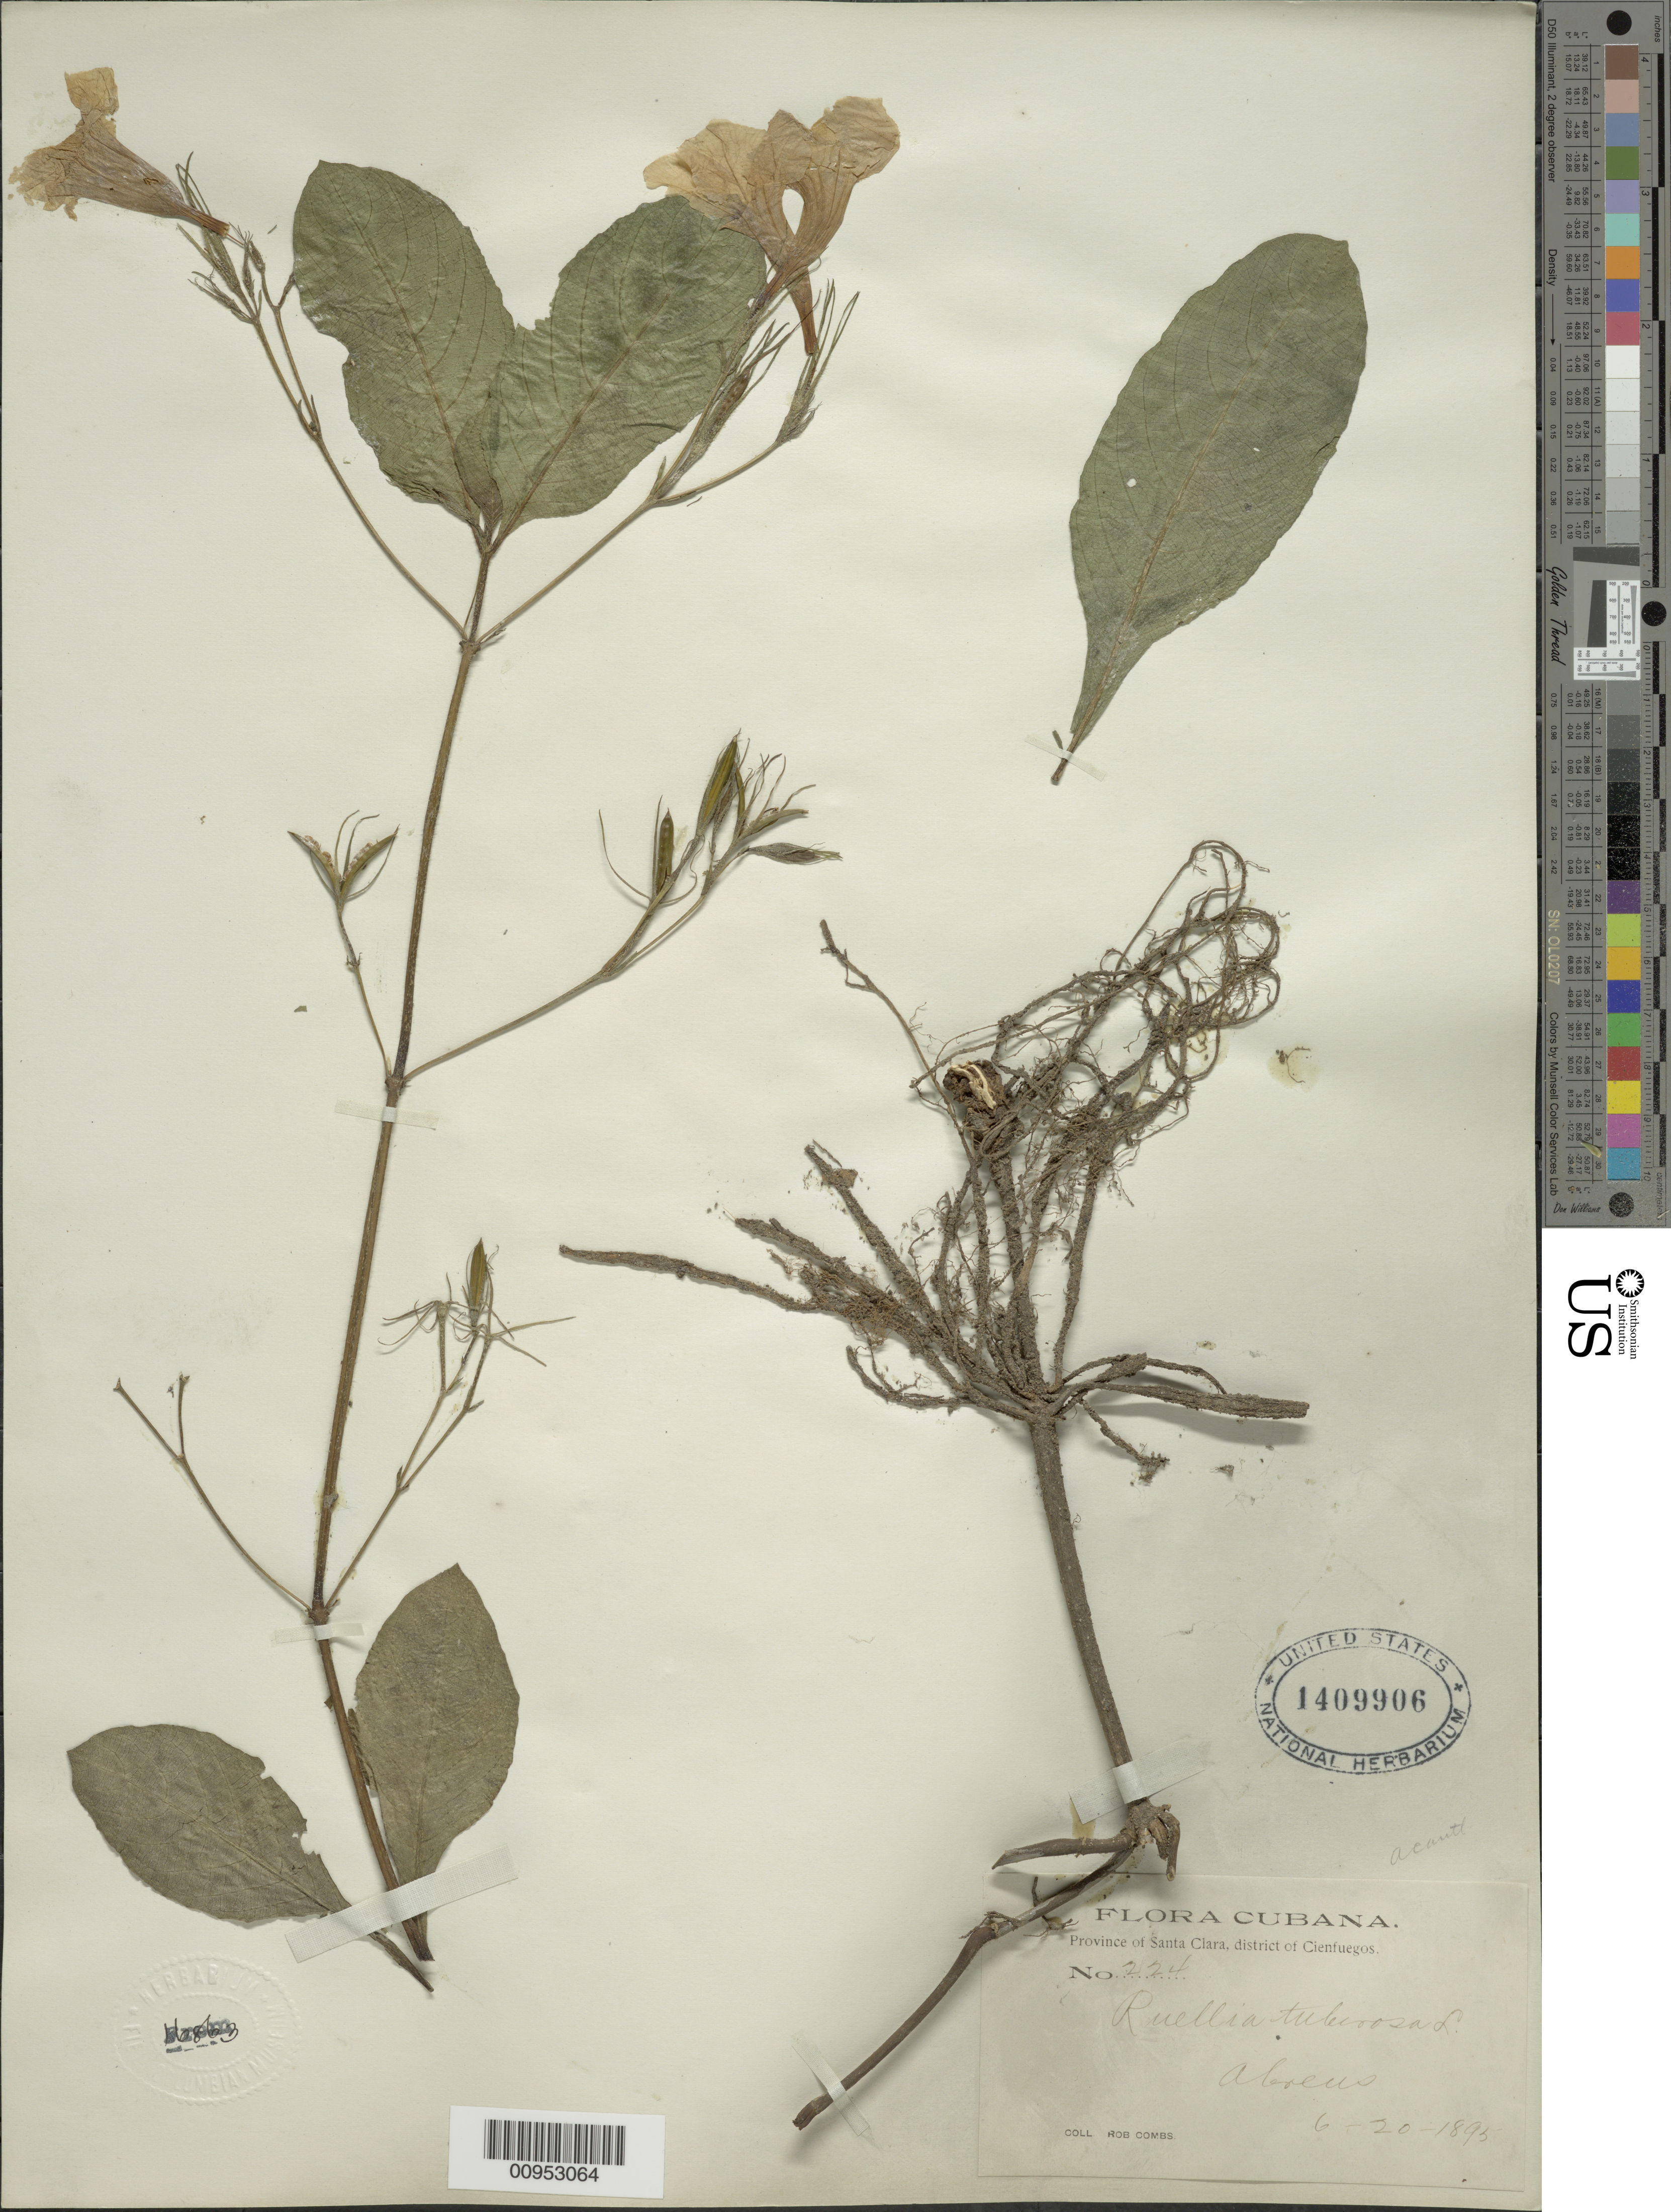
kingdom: Plantae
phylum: Tracheophyta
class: Magnoliopsida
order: Lamiales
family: Acanthaceae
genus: Ruellia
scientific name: Ruellia tuberosa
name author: L.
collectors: R. Combs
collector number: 224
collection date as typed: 20 Jun 1895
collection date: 1895-06-20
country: Cuba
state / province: Santa Clara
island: Cuba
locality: Cienfuegos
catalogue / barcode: US 1409906